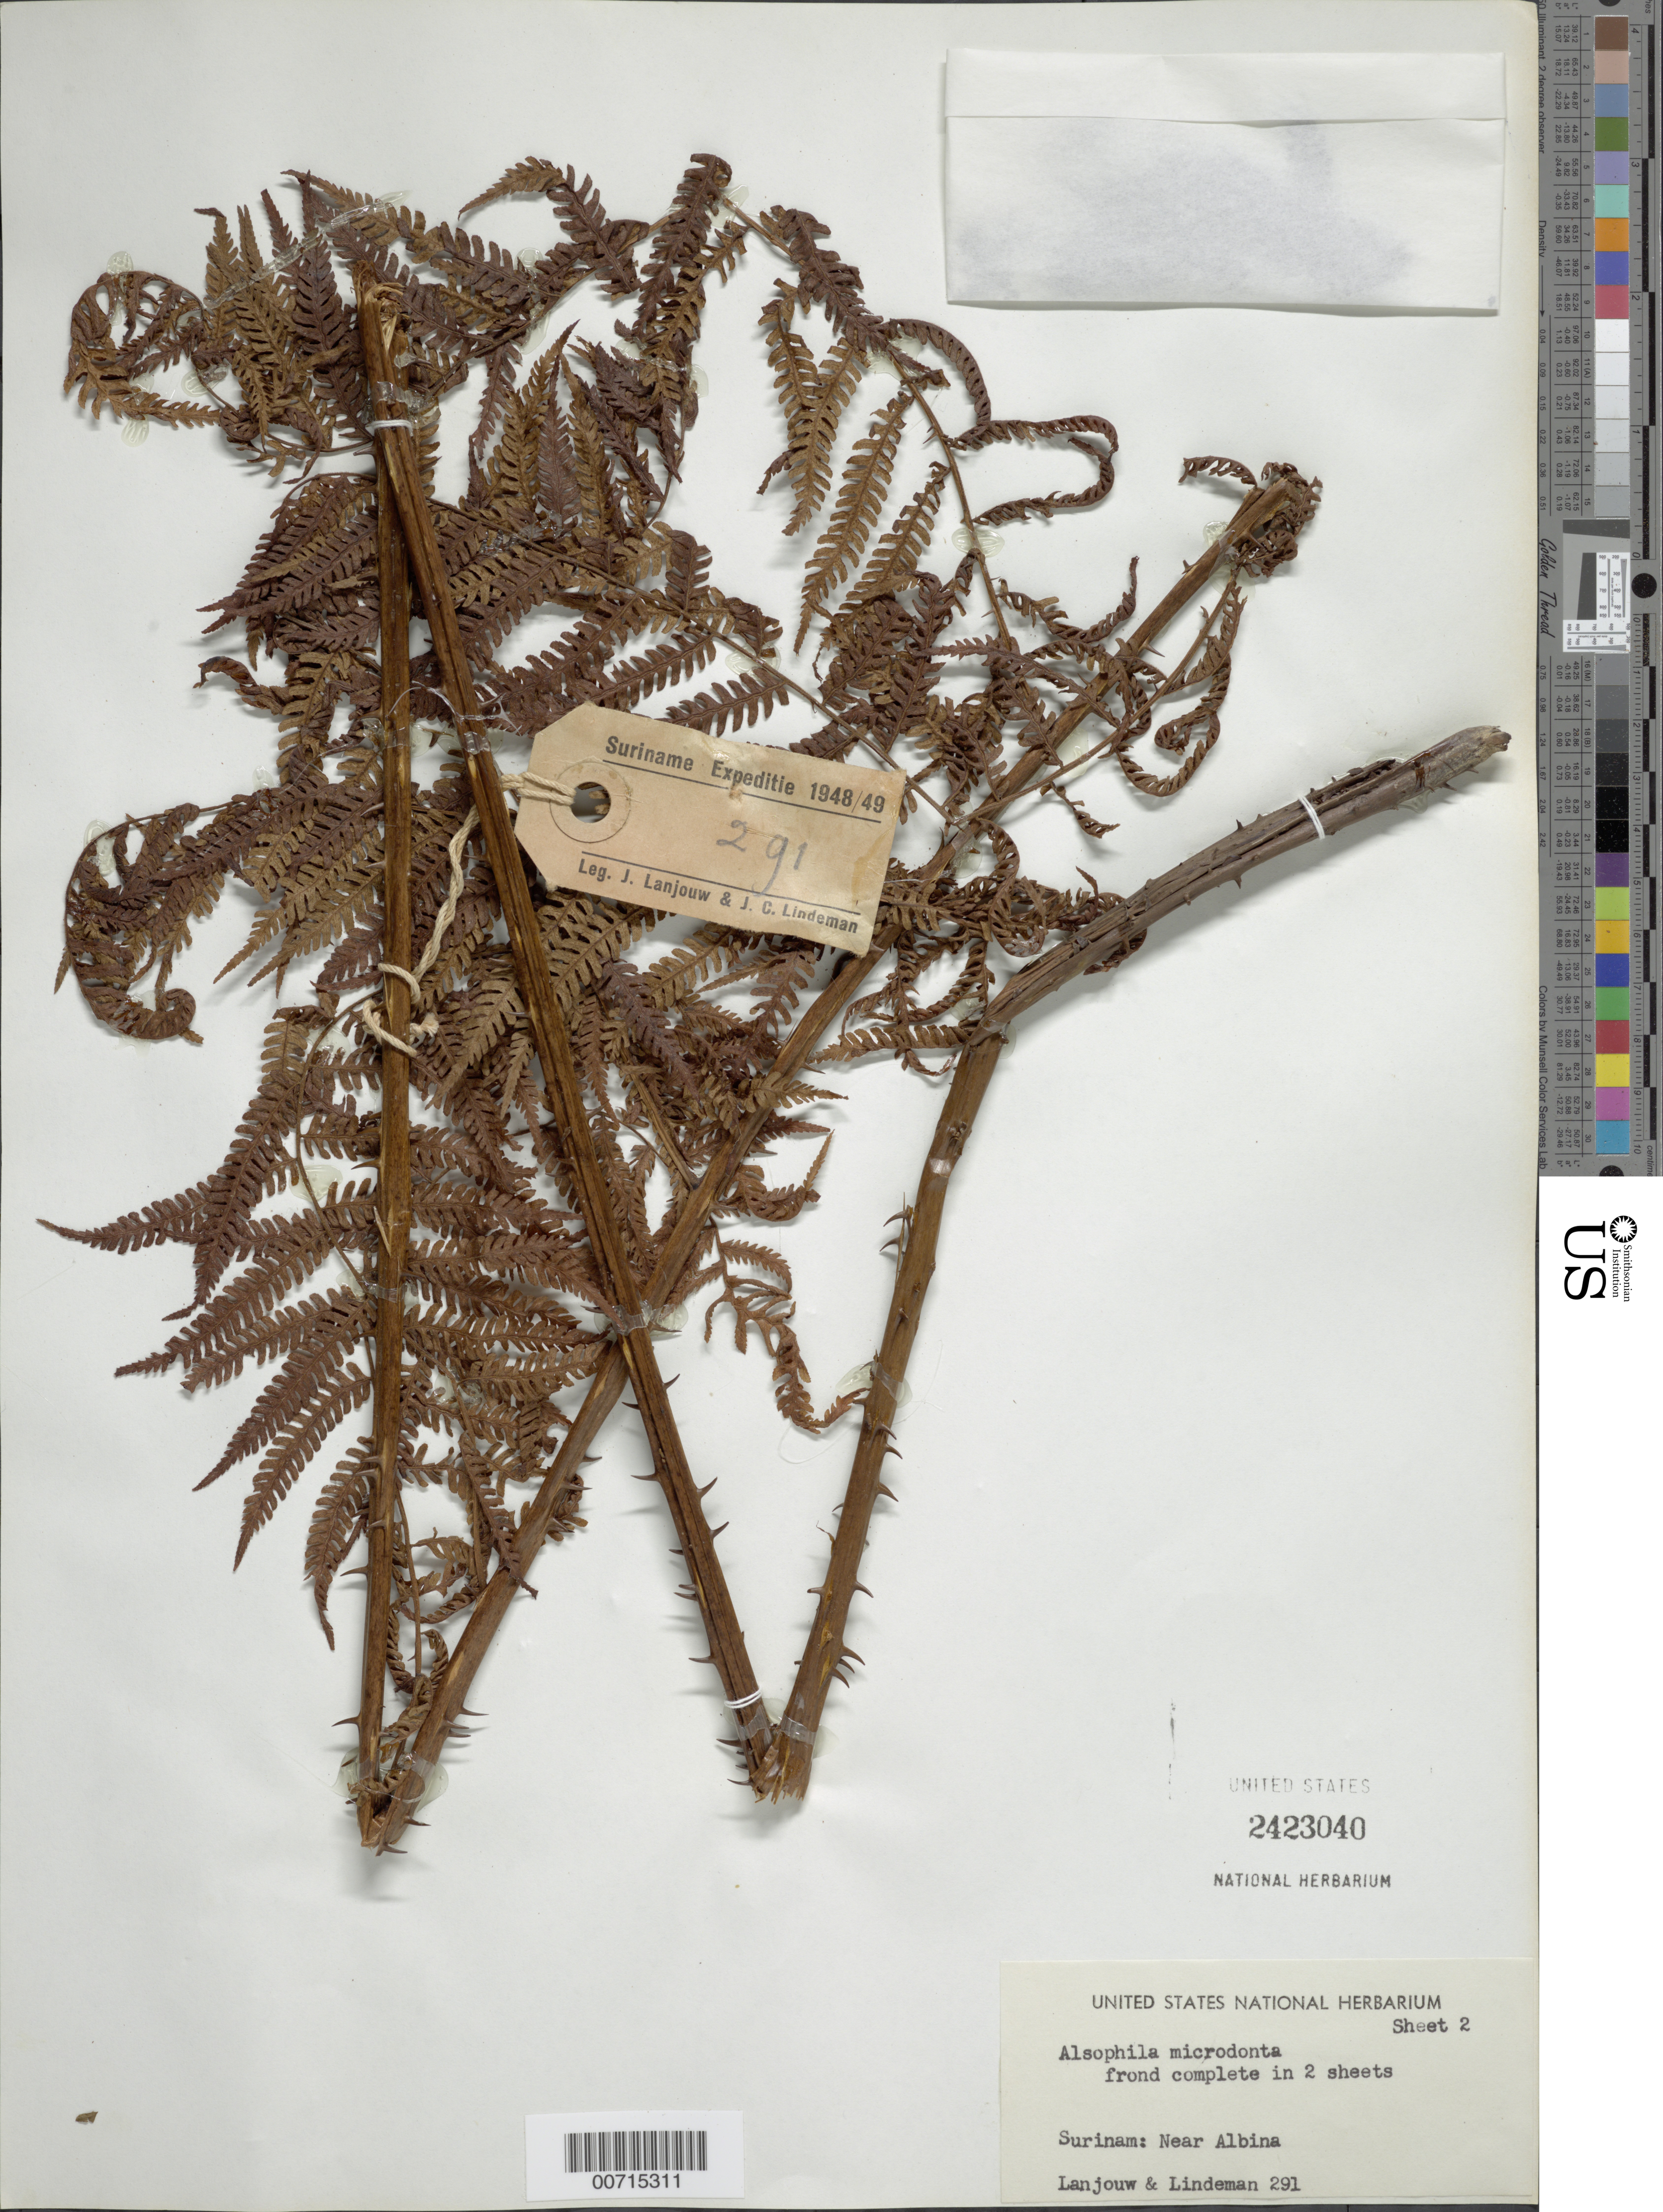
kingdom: Plantae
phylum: Tracheophyta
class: Polypodiopsida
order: Cyatheales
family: Cyatheaceae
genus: Cyathea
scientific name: Cyathea microdonta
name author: (Desv.) Domin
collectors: J. Lanjouw & -. Lindeman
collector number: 291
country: Suriname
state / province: Marowijne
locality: Surinam: near Albina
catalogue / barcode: US 2423040